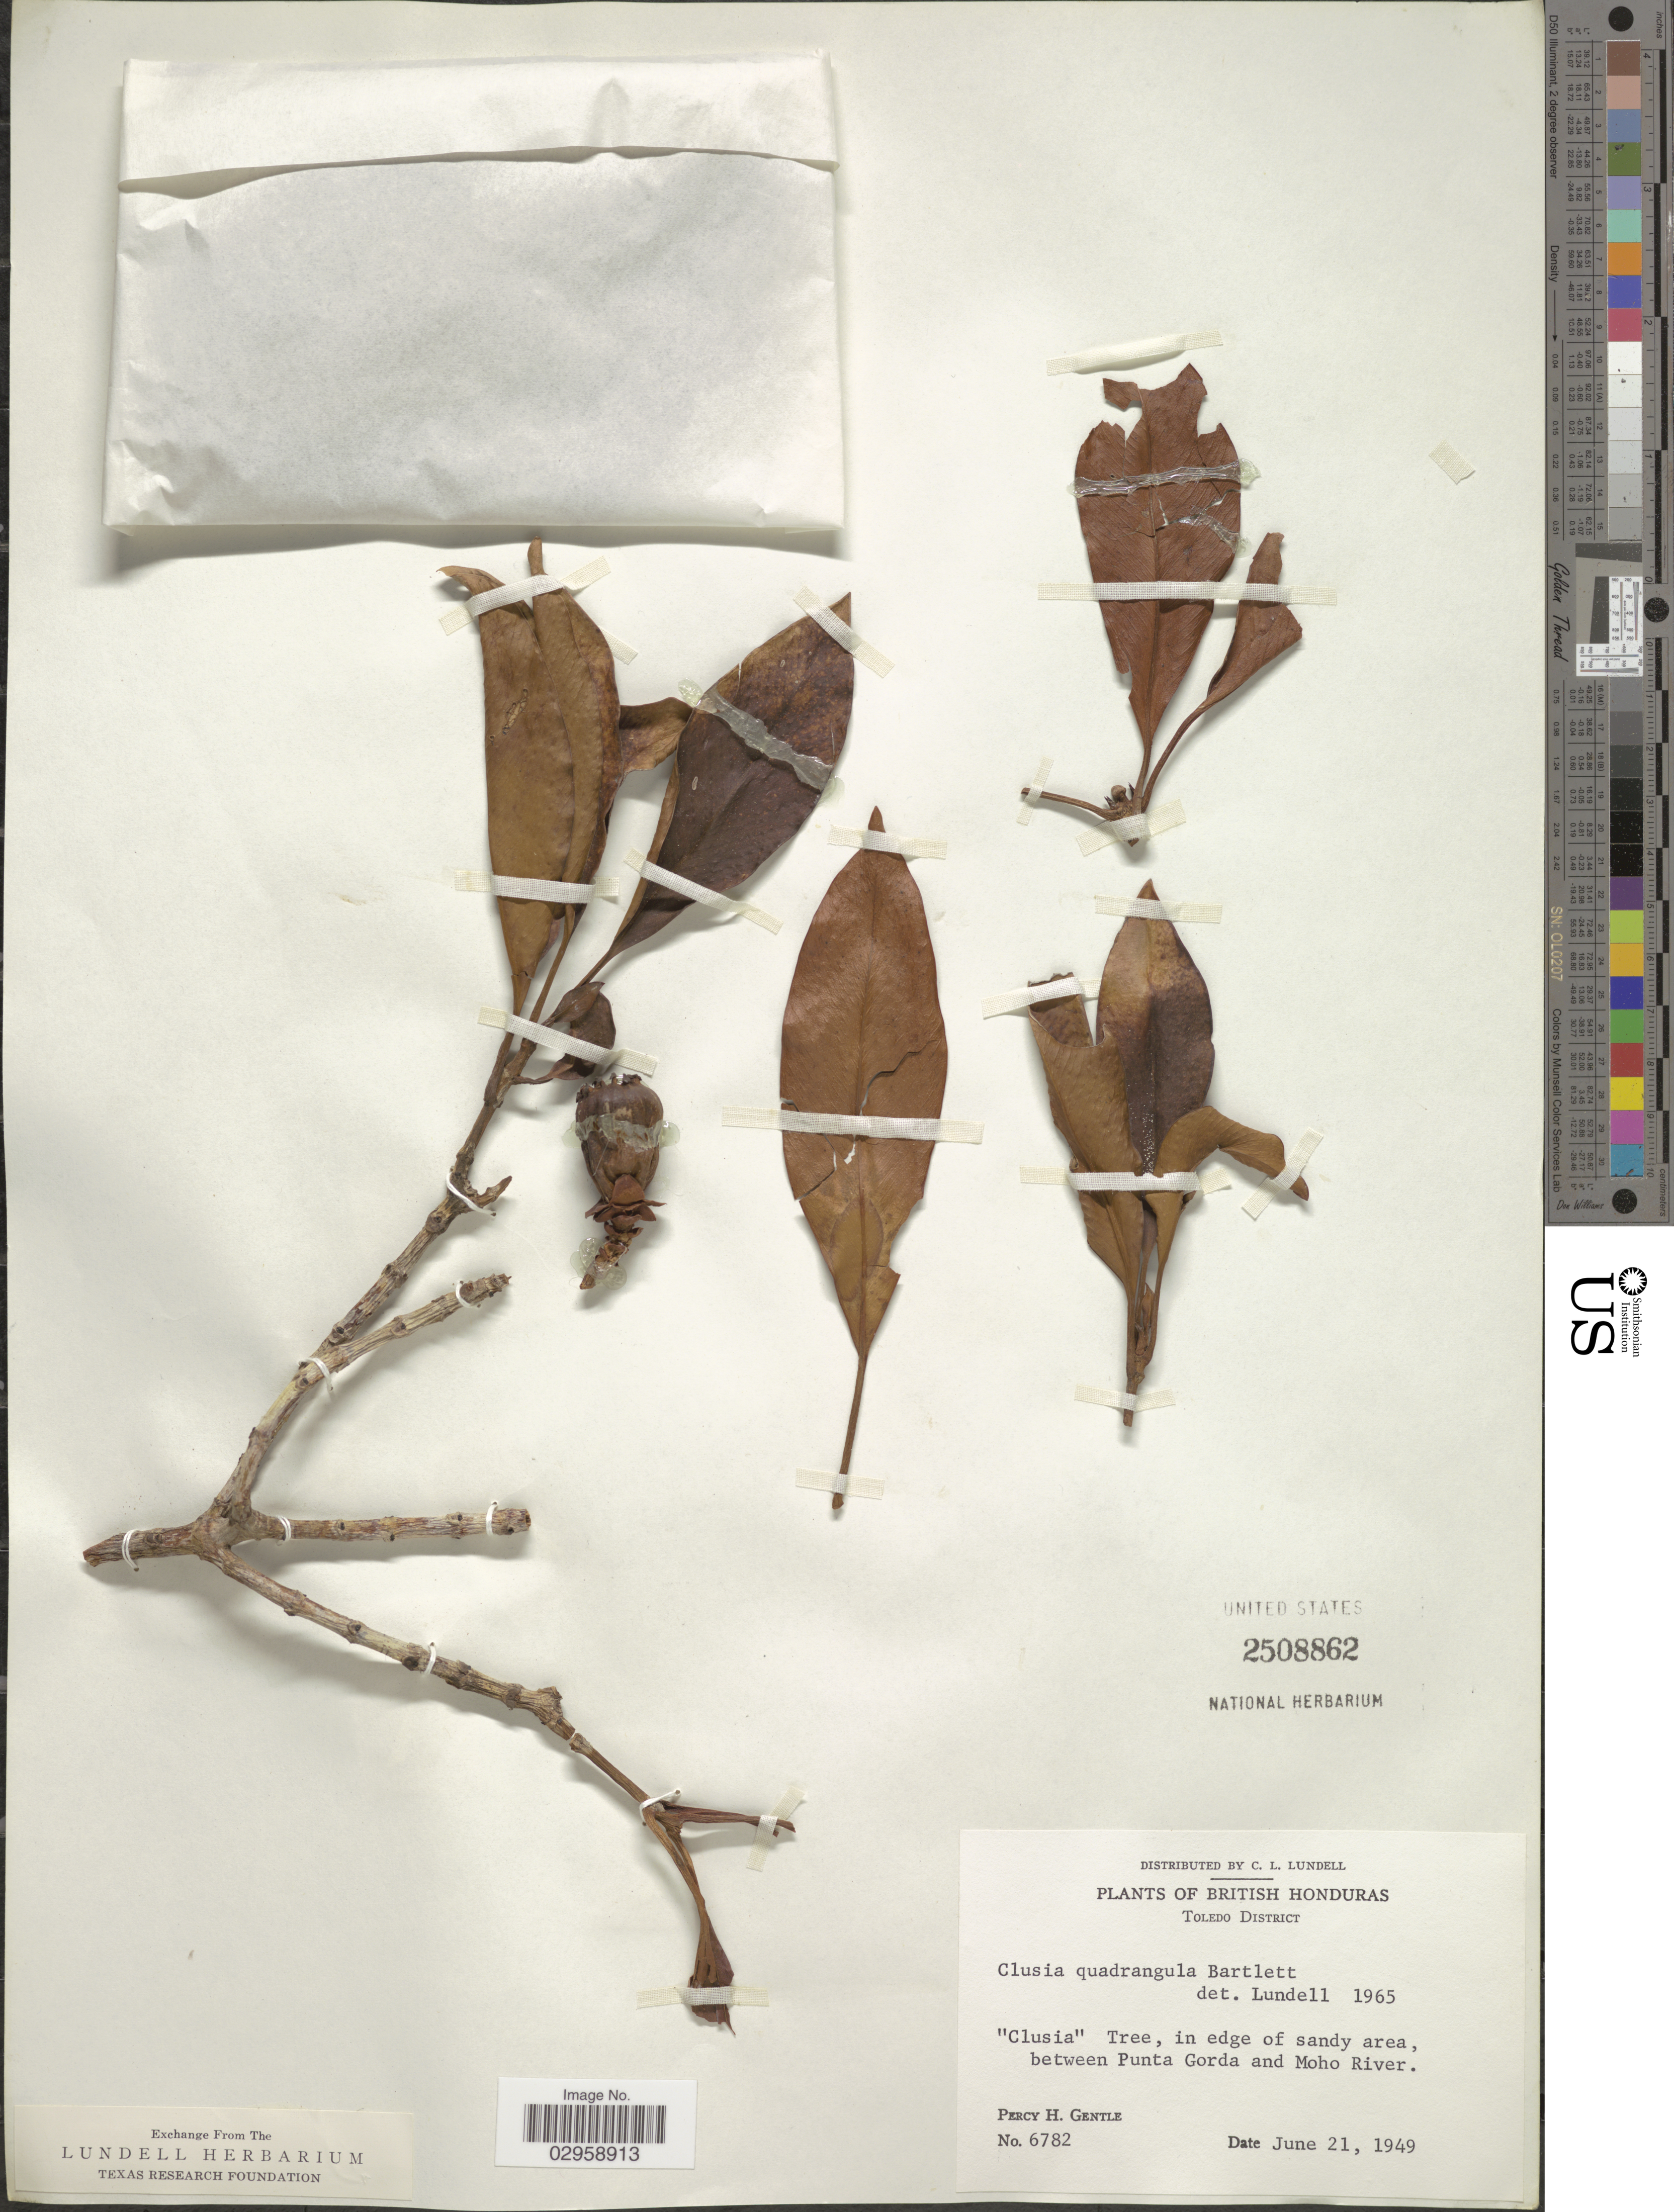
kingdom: Plantae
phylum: Tracheophyta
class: Magnoliopsida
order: Malpighiales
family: Clusiaceae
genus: Clusia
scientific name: Clusia quadrangula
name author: Bartlett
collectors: P. H. Gentle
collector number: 6782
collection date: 1949-06-21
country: Belize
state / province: Toledo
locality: British Honduras, Toledo District, in edge of sandy area, between Punta Gorda and Moho River.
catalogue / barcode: US 2508862